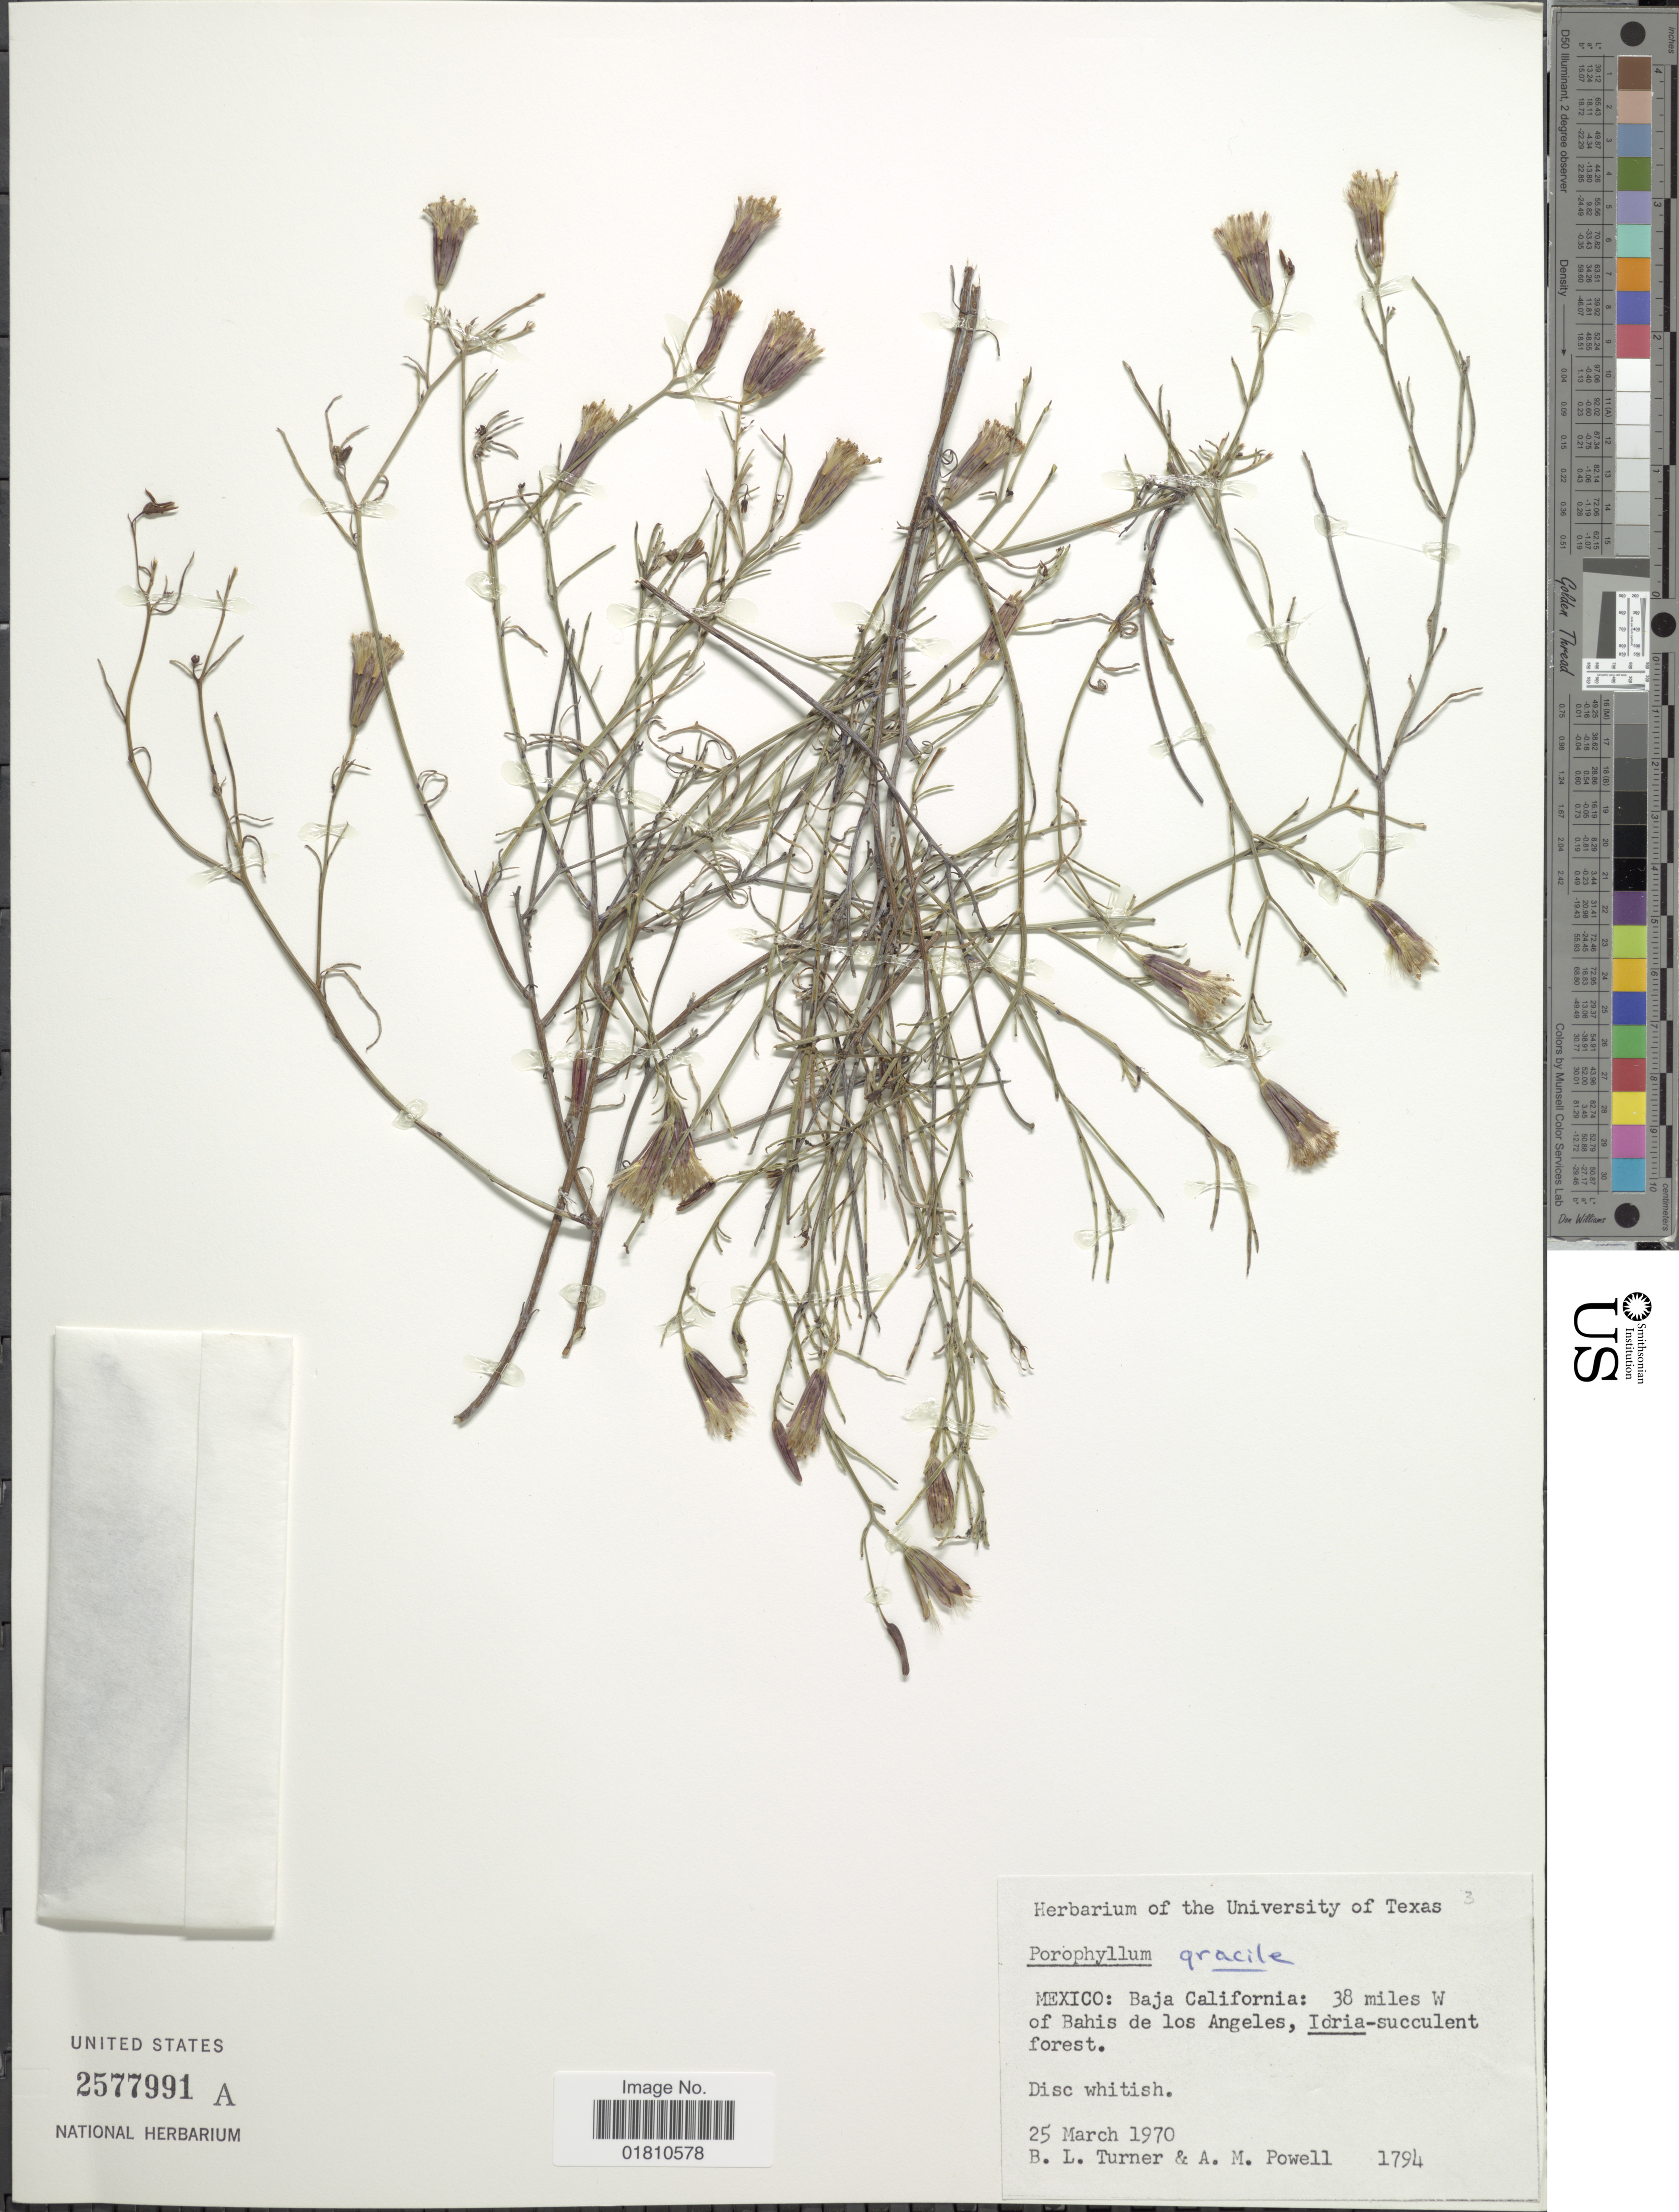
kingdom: Plantae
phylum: Tracheophyta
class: Magnoliopsida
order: Asterales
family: Asteraceae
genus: Porophyllum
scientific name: Porophyllum gracile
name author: Benth.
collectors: B. L. Turner & A. M. Powell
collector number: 1794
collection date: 1970-03-25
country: Mexico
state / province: Baja California Norte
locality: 38 miles W of Bahis de los Angeles.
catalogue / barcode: US 2577991A